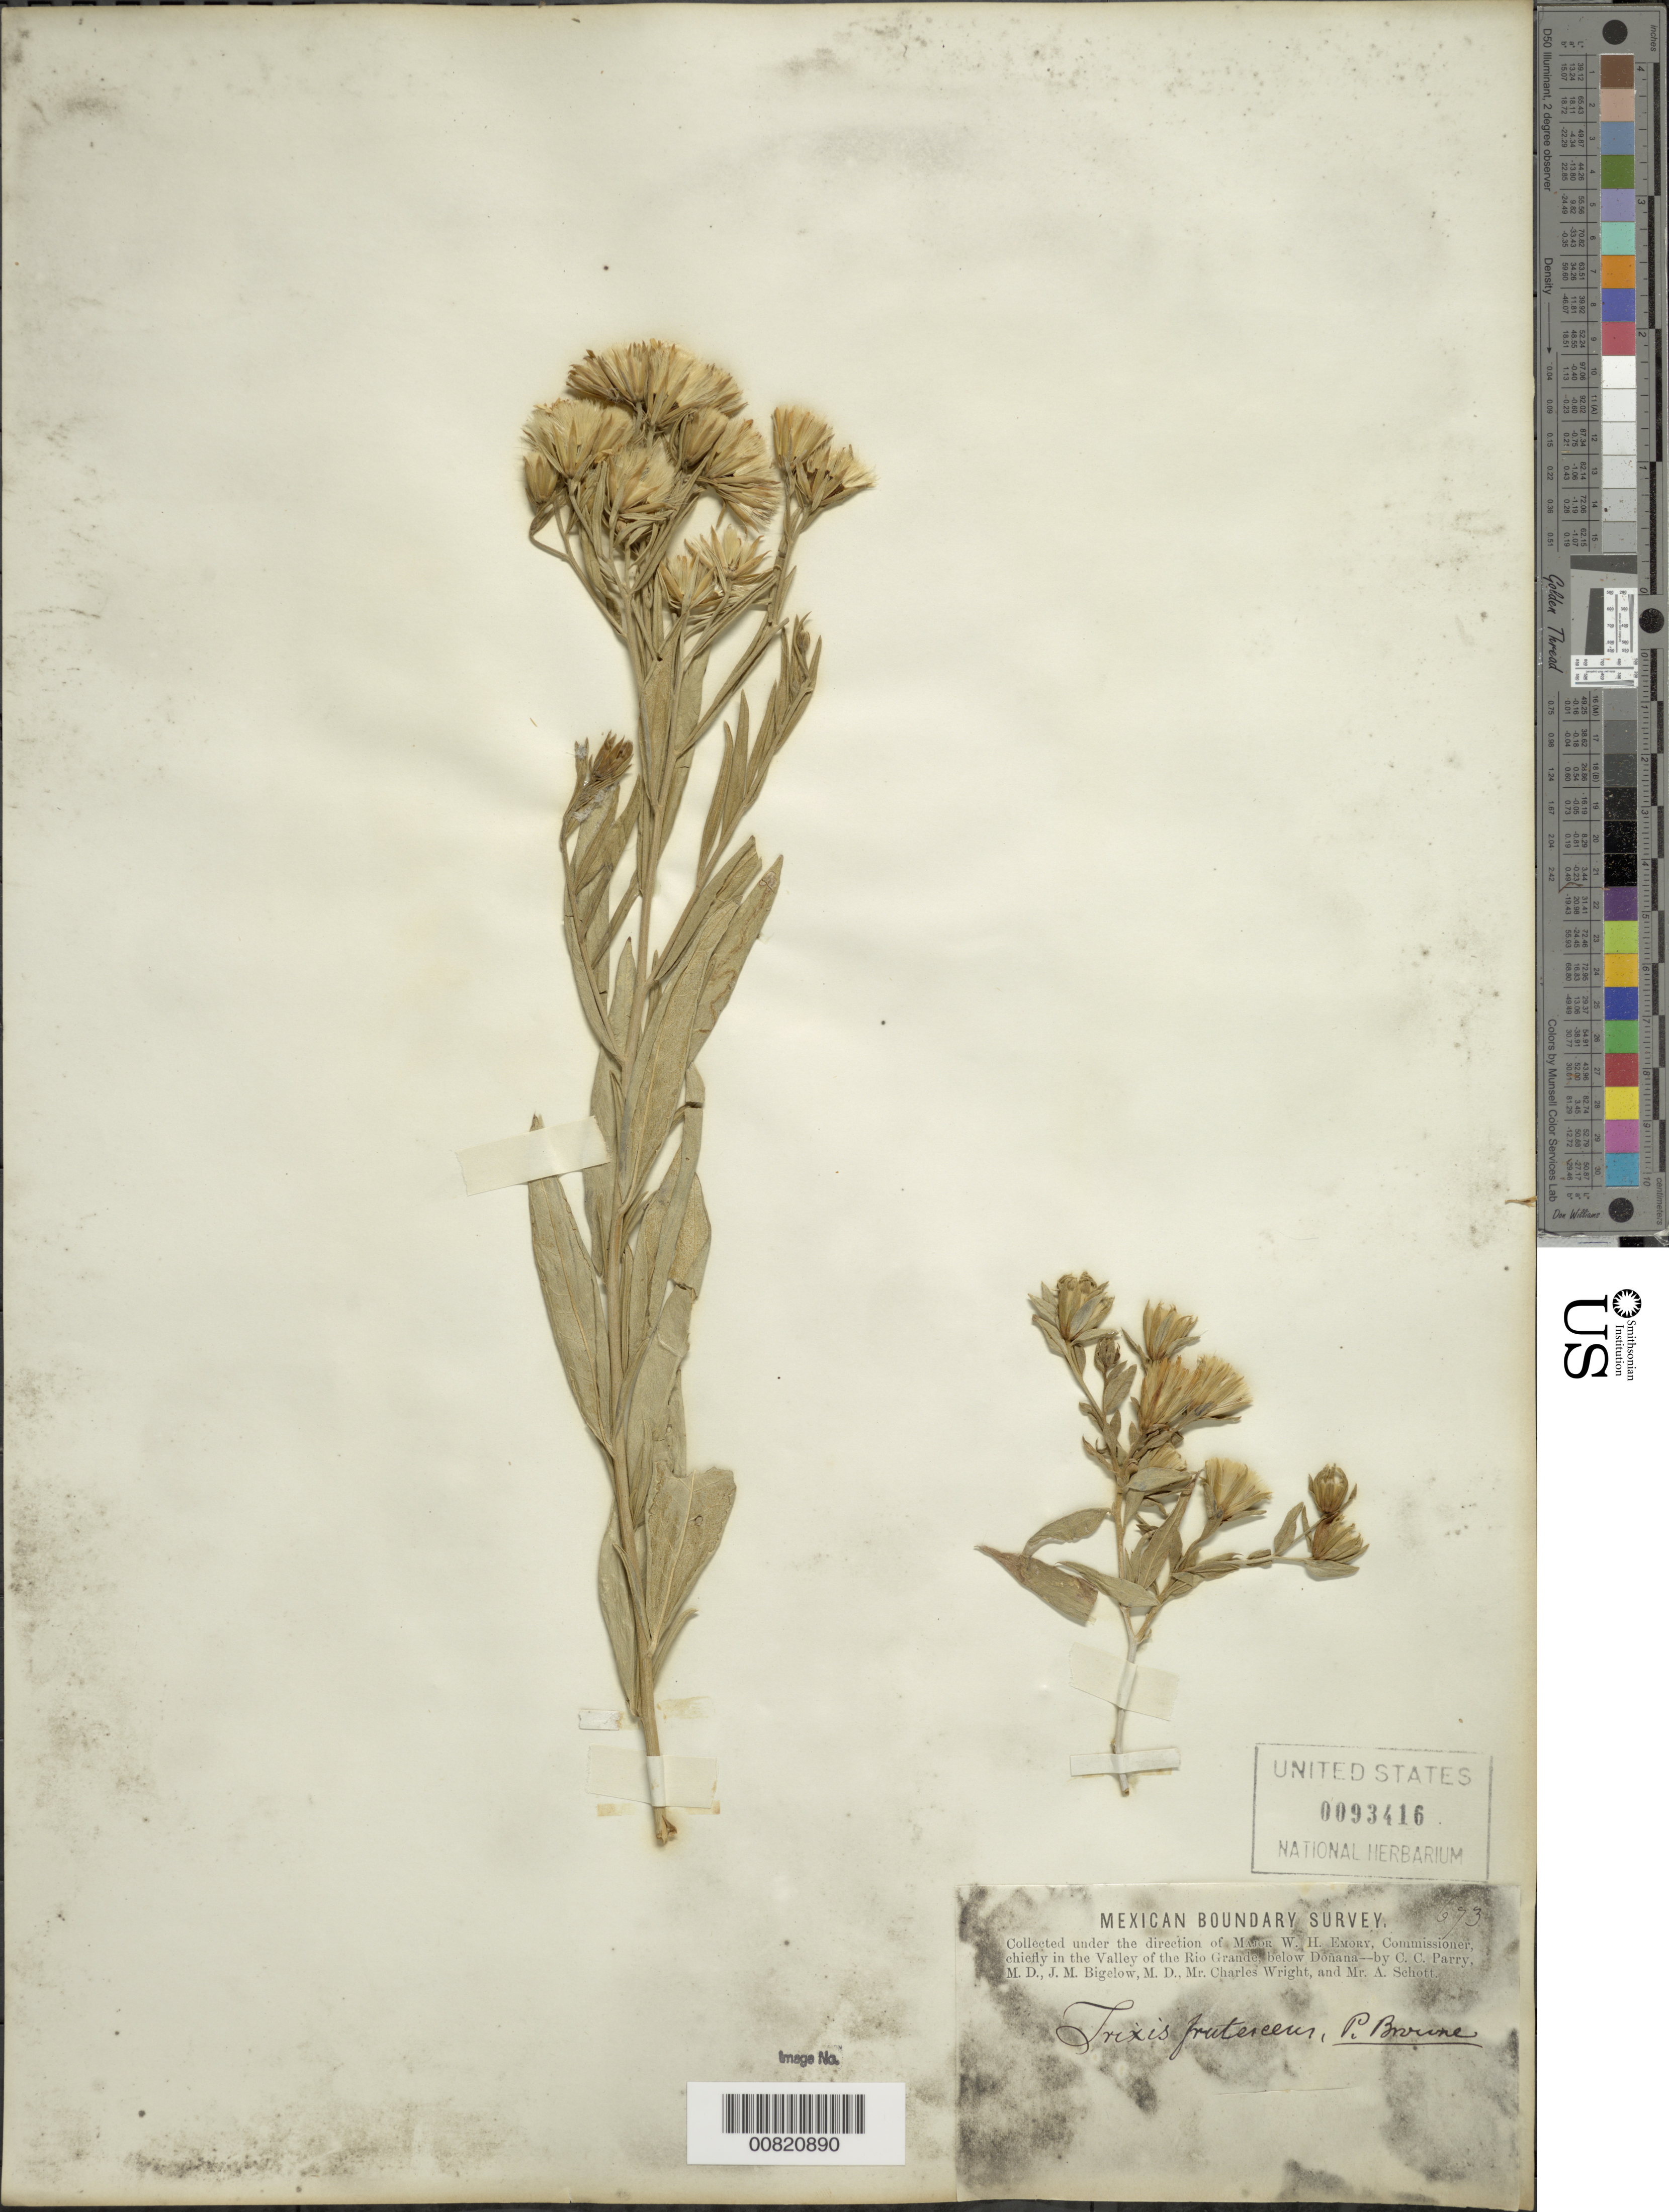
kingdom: Plantae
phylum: Tracheophyta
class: Magnoliopsida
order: Asterales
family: Asteraceae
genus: Trixis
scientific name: Trixis californica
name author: Kellogg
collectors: C. C. Parry, J. M. Bigelow, C. Wright & A. Schott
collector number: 673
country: Mexico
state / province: Hidalgo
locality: Valley of the Rio Grande, below Donana, Mexican Boundary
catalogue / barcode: US 93416